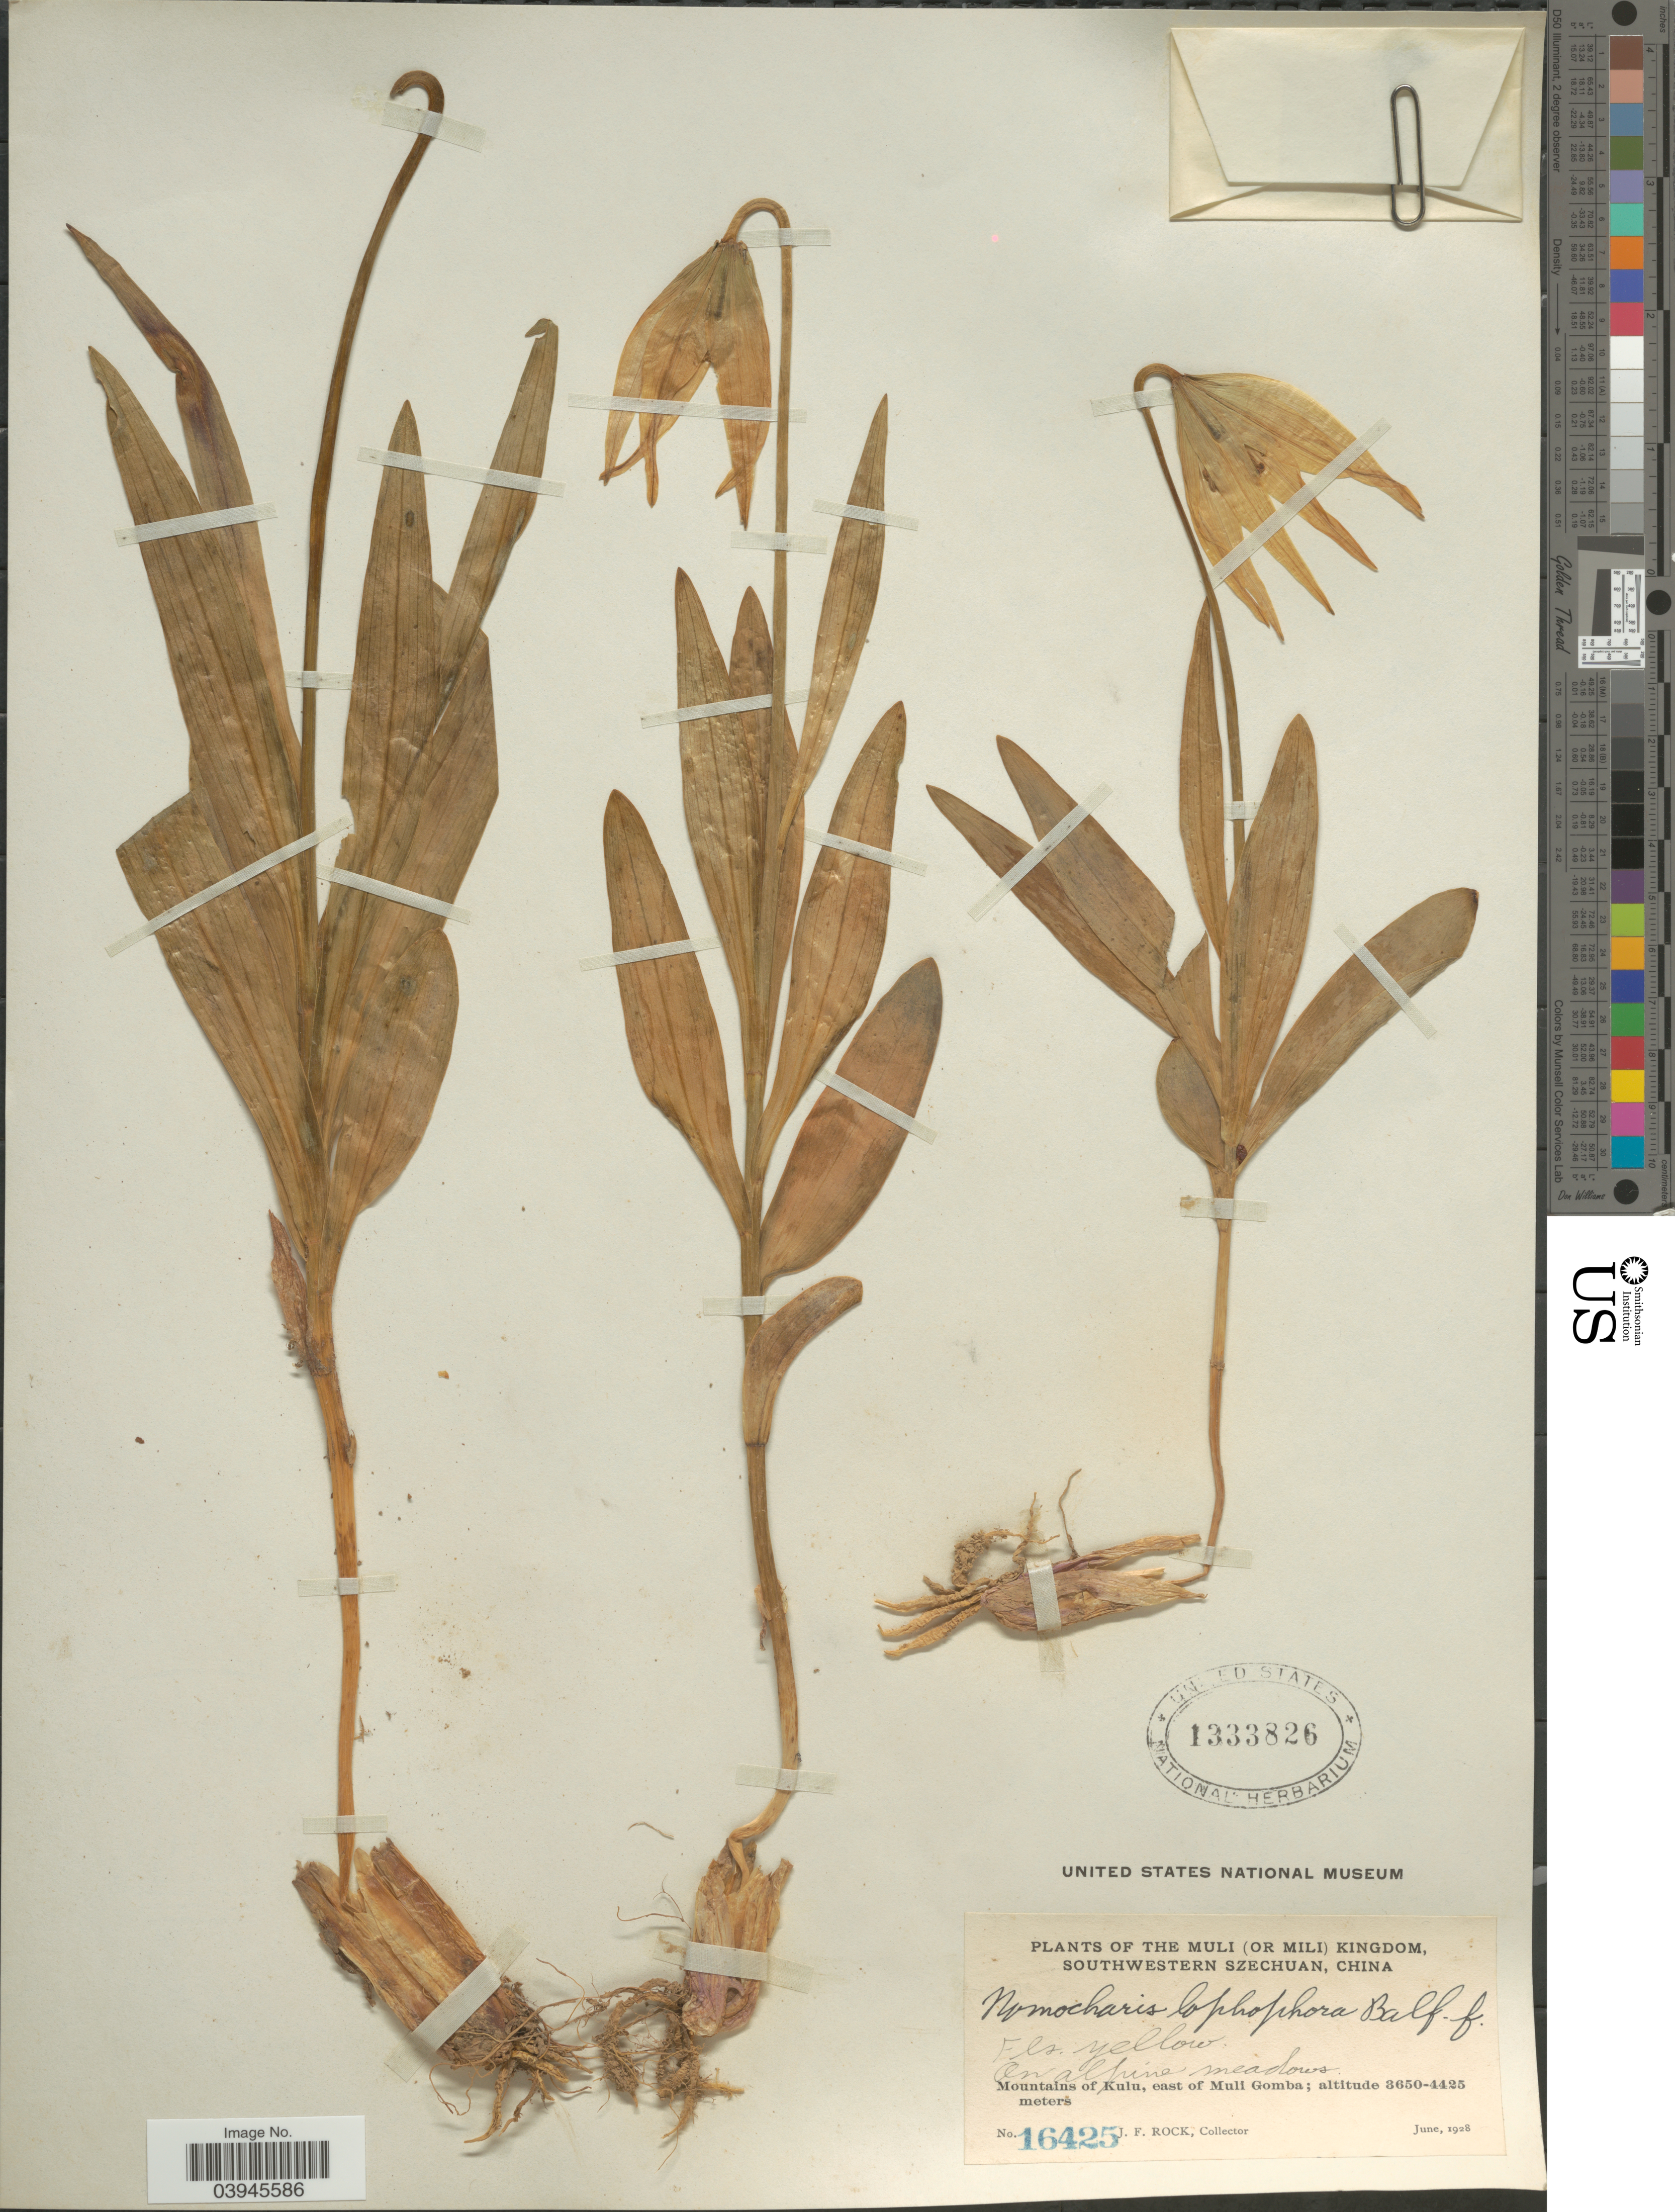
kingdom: Plantae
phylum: Tracheophyta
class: Liliopsida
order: Liliales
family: Liliaceae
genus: Lilium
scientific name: Lilium lophophorum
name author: (Bureau & Franch.) Franch.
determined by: Strong, Mark T., (BOT), Smithsonian Institution - National Museum of Natural History (UNITED STATES)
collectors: J. Rock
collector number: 16425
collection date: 1928-06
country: China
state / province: Sichuan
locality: The Muli (or Mili) Kingdom. Southwestern Szechuan. Mountains of Kulu, east of Muli Gomba.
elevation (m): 3650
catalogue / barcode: US 1333826